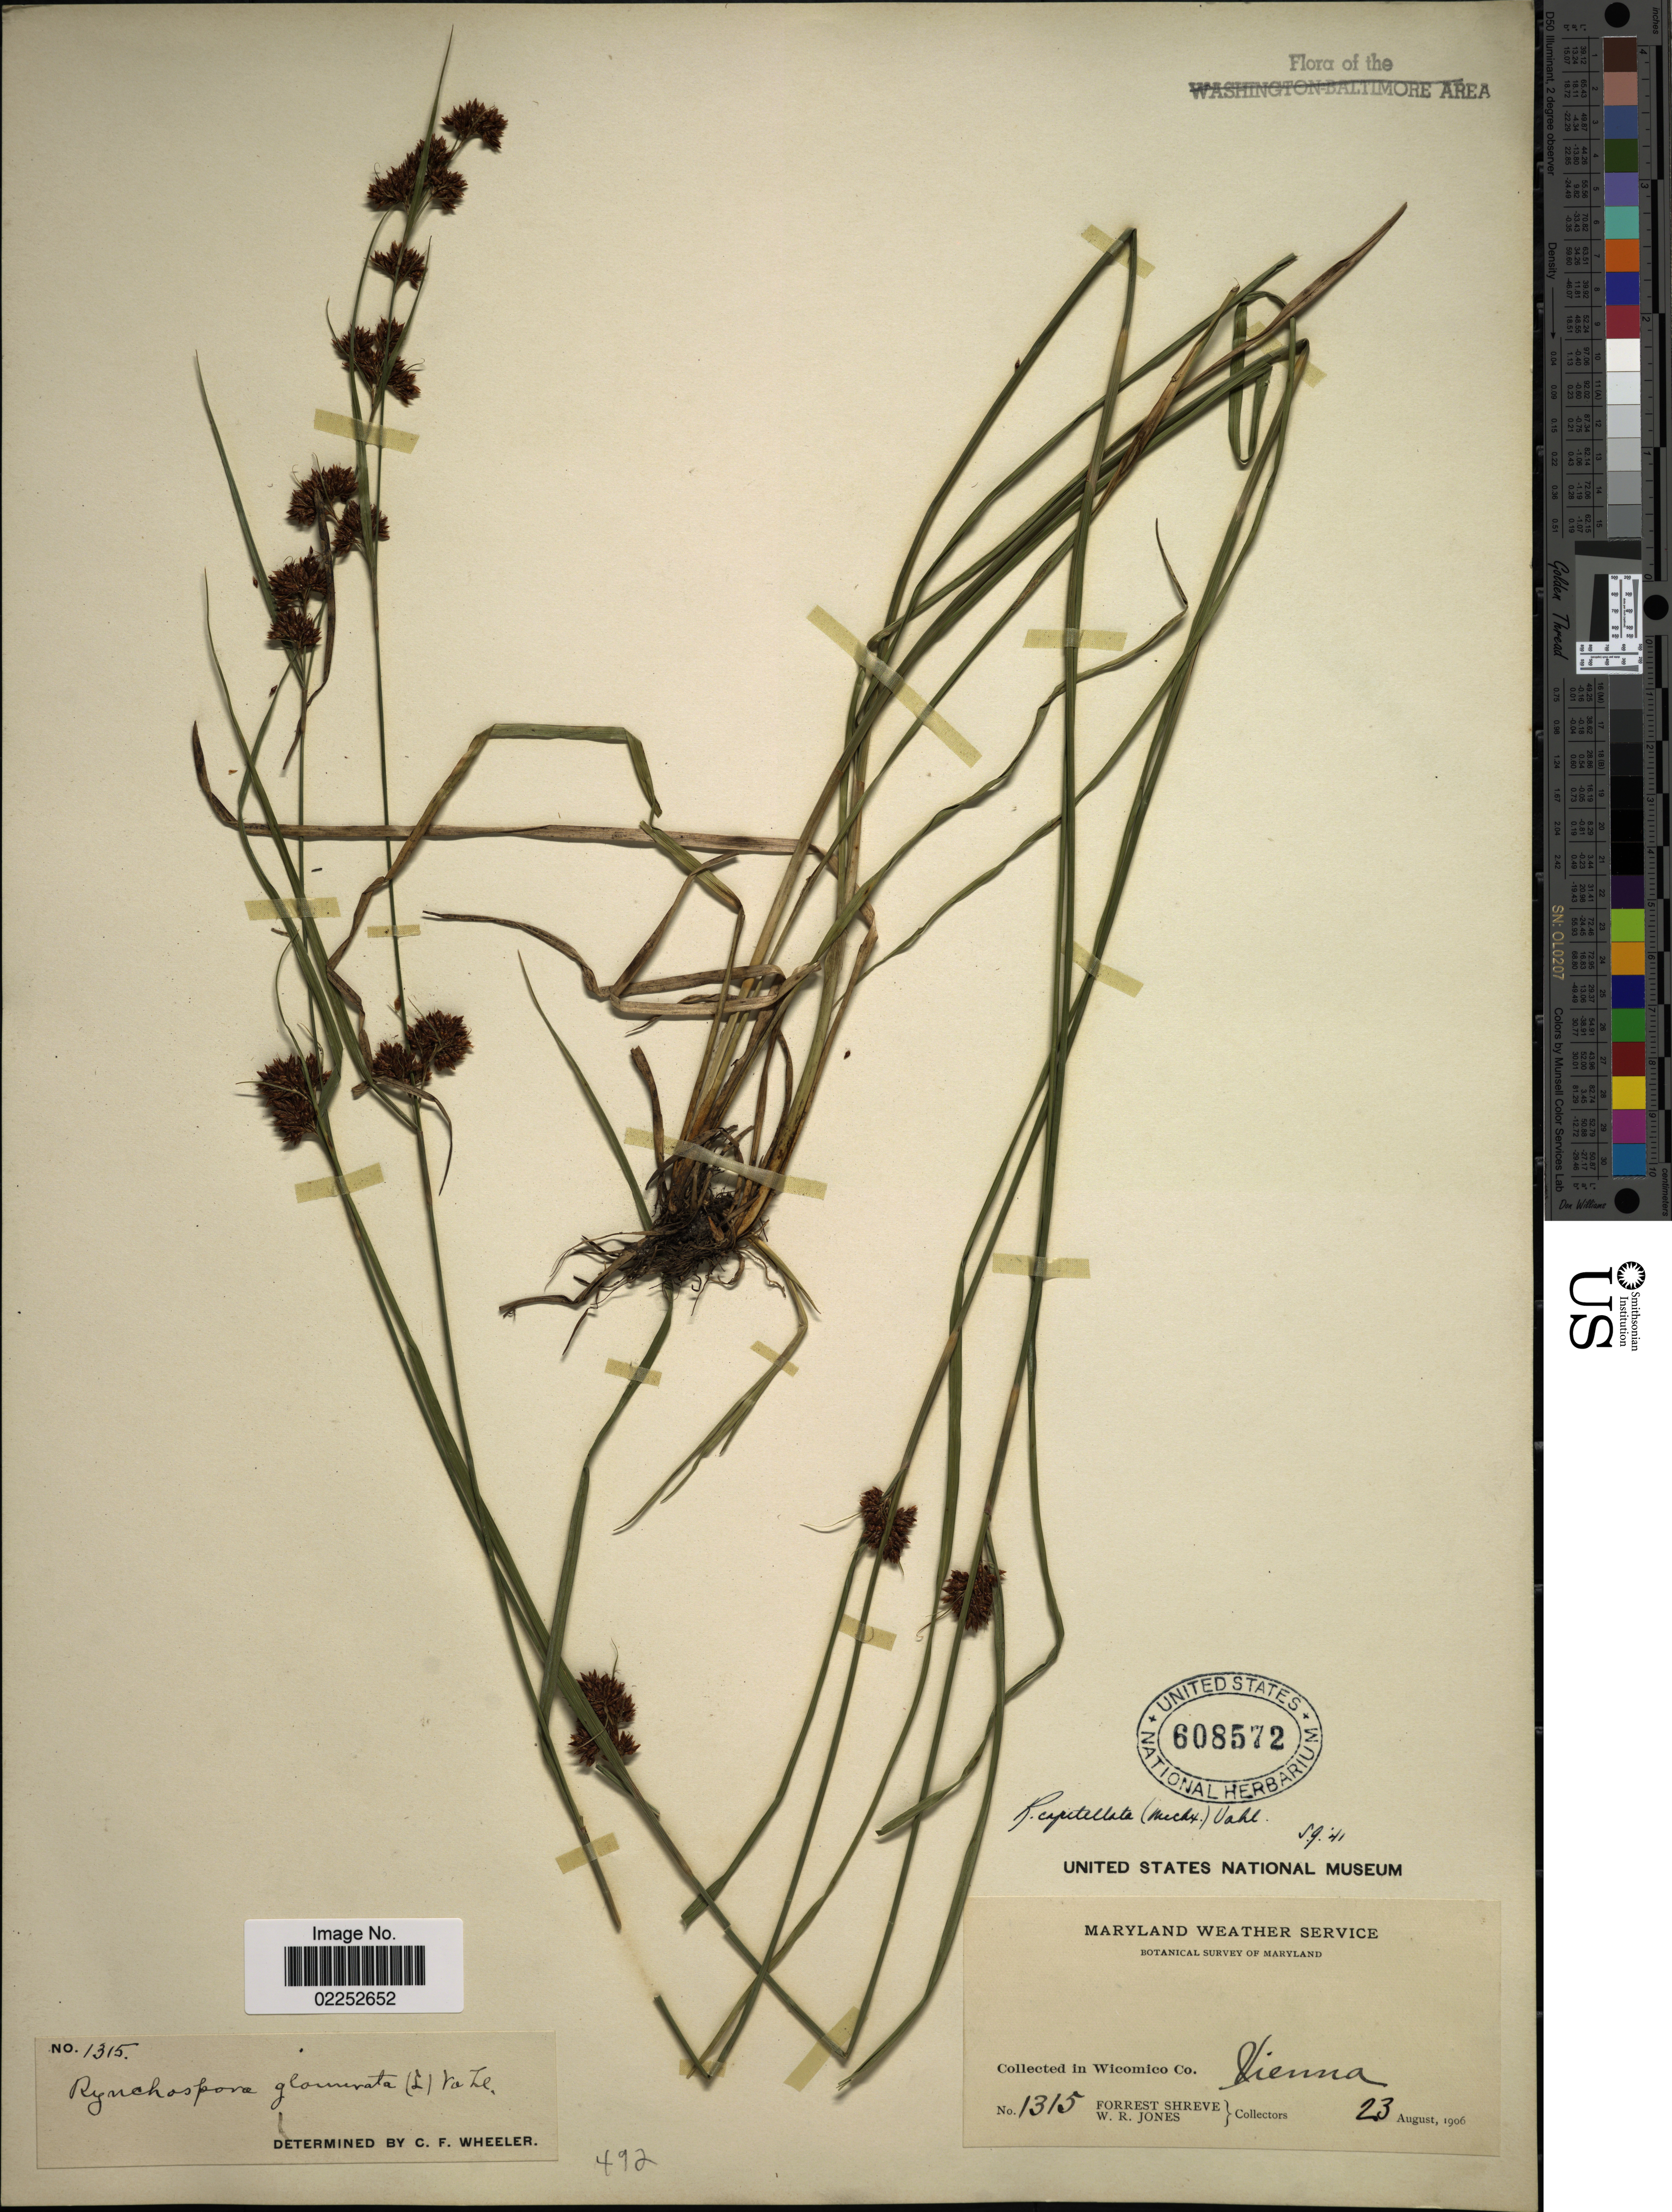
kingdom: Plantae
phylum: Tracheophyta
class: Liliopsida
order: Poales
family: Cyperaceae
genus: Rhynchospora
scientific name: Rhynchospora capitellata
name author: (Michx.) Vahl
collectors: F. Shreve & W. R. Jones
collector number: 1315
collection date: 1906-08-23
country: United States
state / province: Maryland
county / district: Wicomico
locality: Maryland Weather Service, In Wicomico Co, Vienna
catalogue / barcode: US 608572